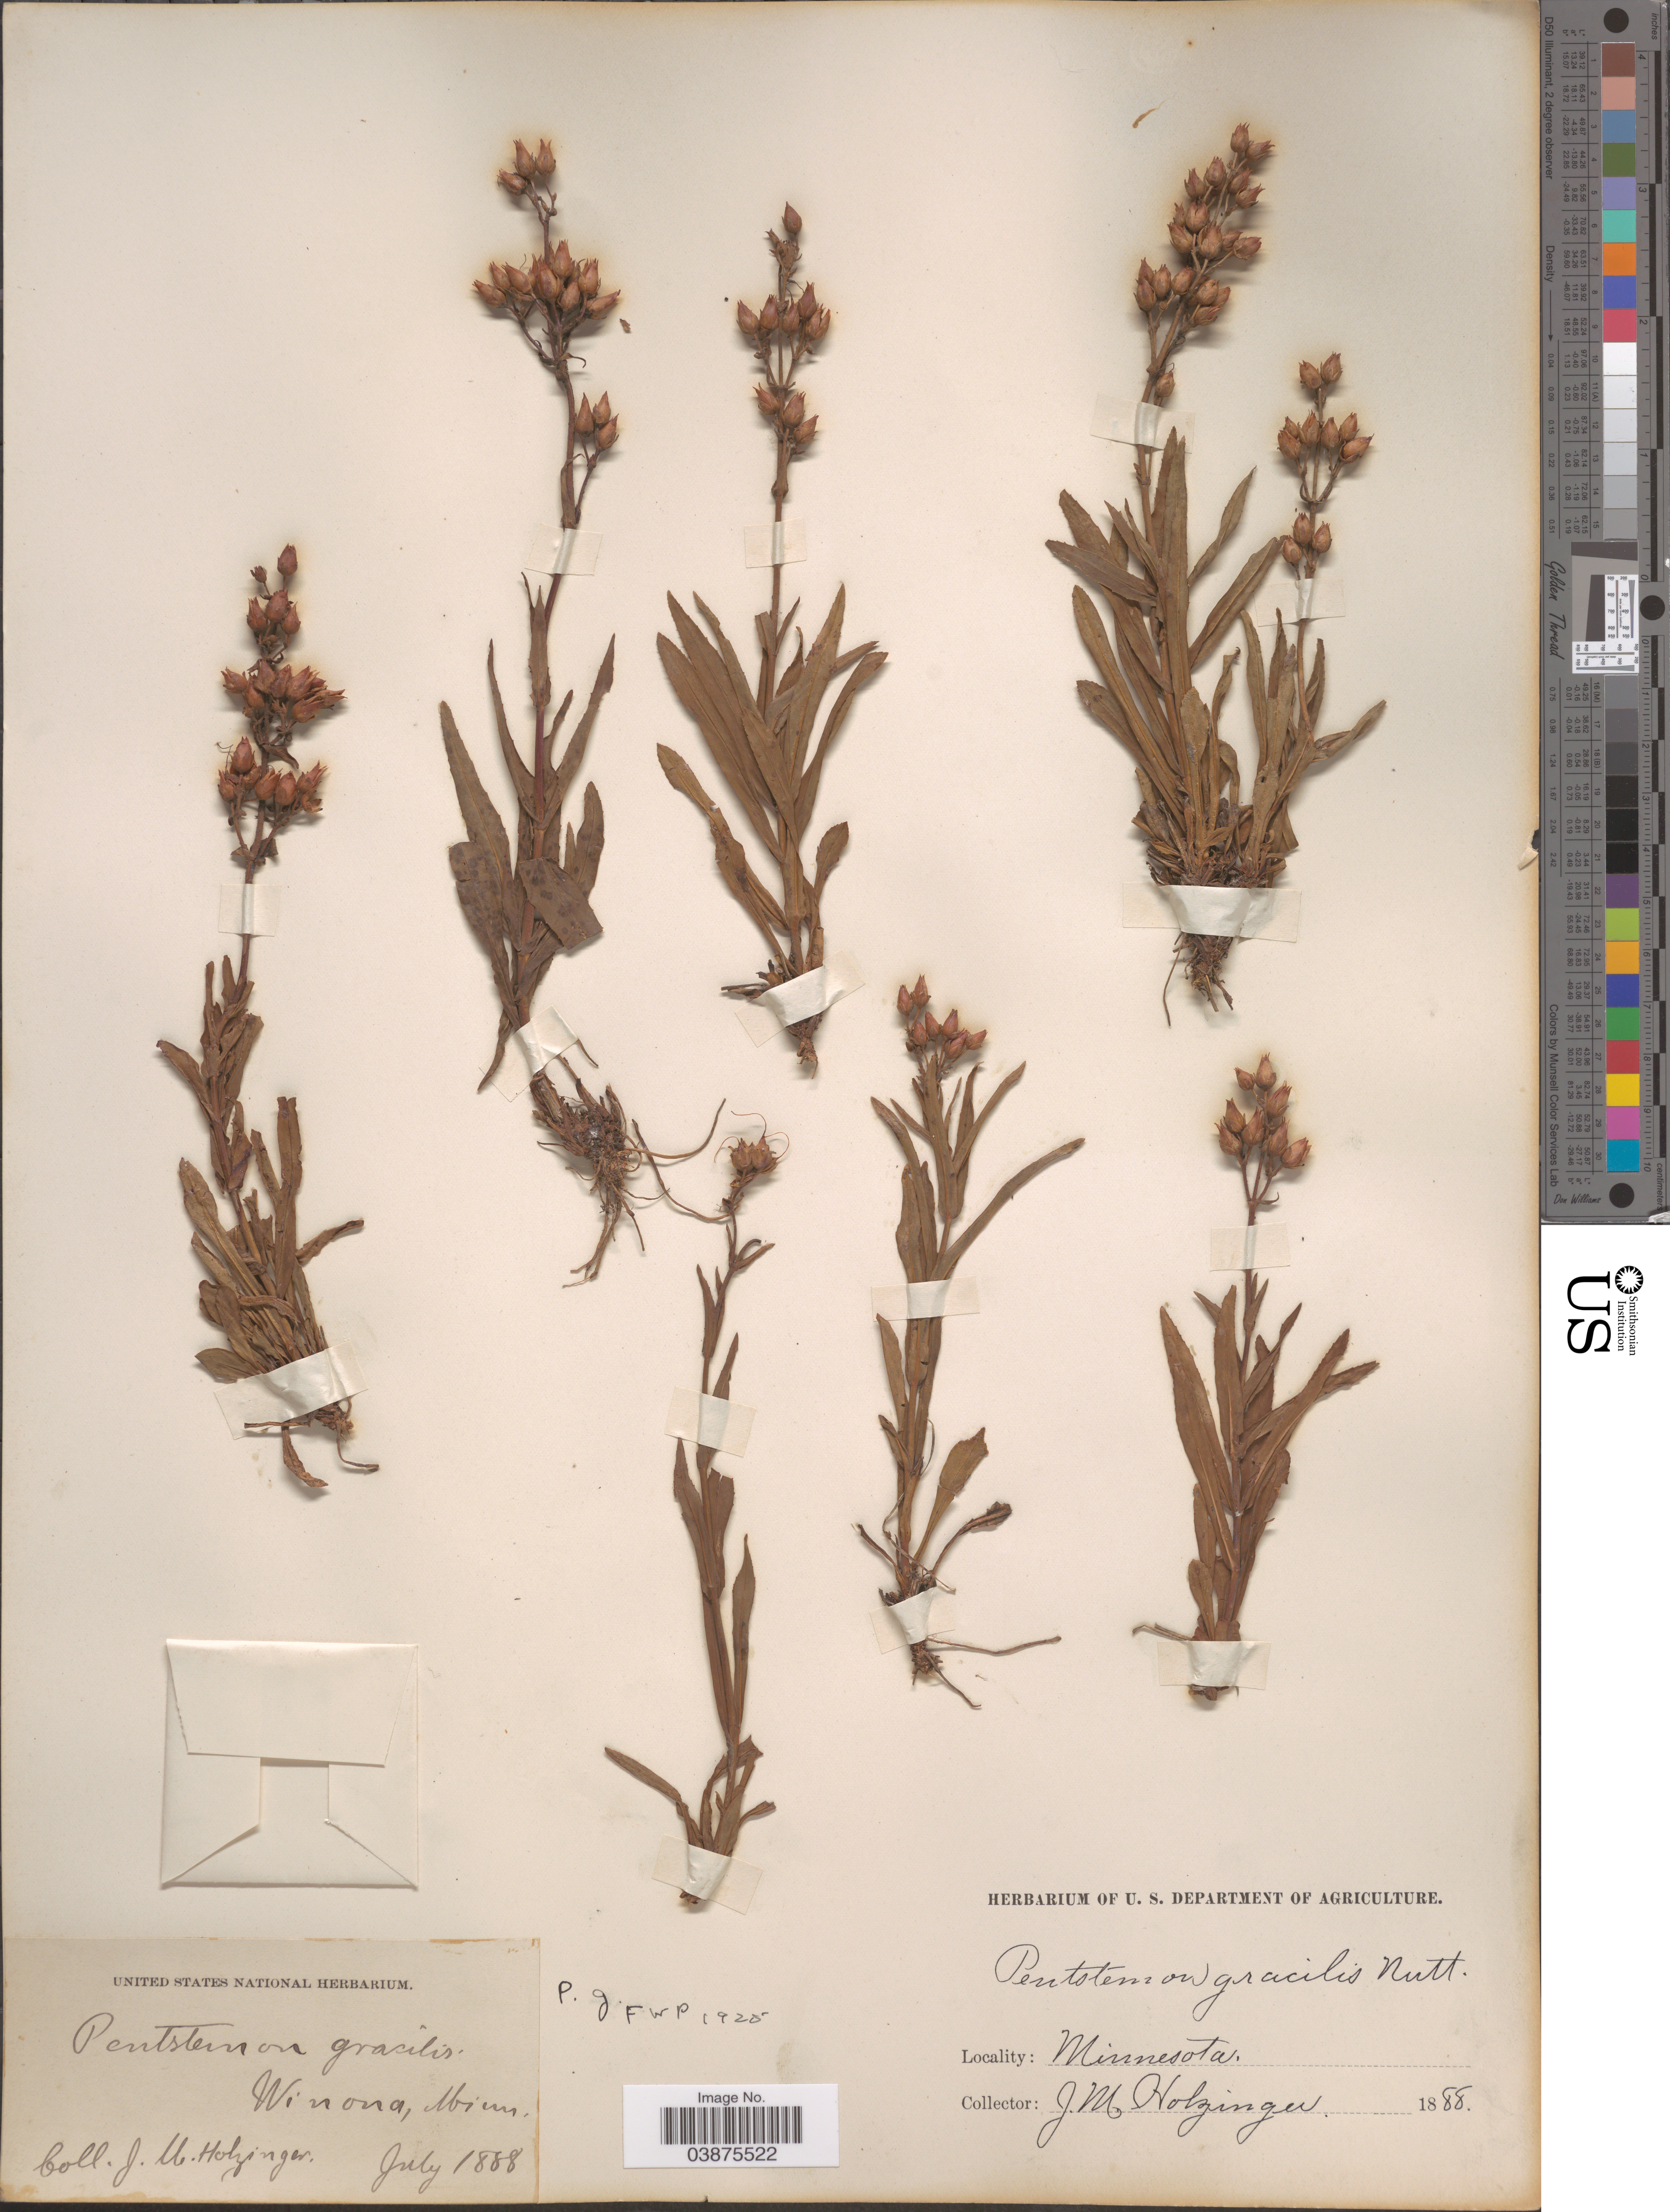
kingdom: Plantae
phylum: Tracheophyta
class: Magnoliopsida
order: Lamiales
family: Plantaginaceae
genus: Penstemon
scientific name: Penstemon gracilis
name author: Nutt.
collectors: J. M. Holzinger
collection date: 1888-07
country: United States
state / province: Minnesota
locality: Winona.